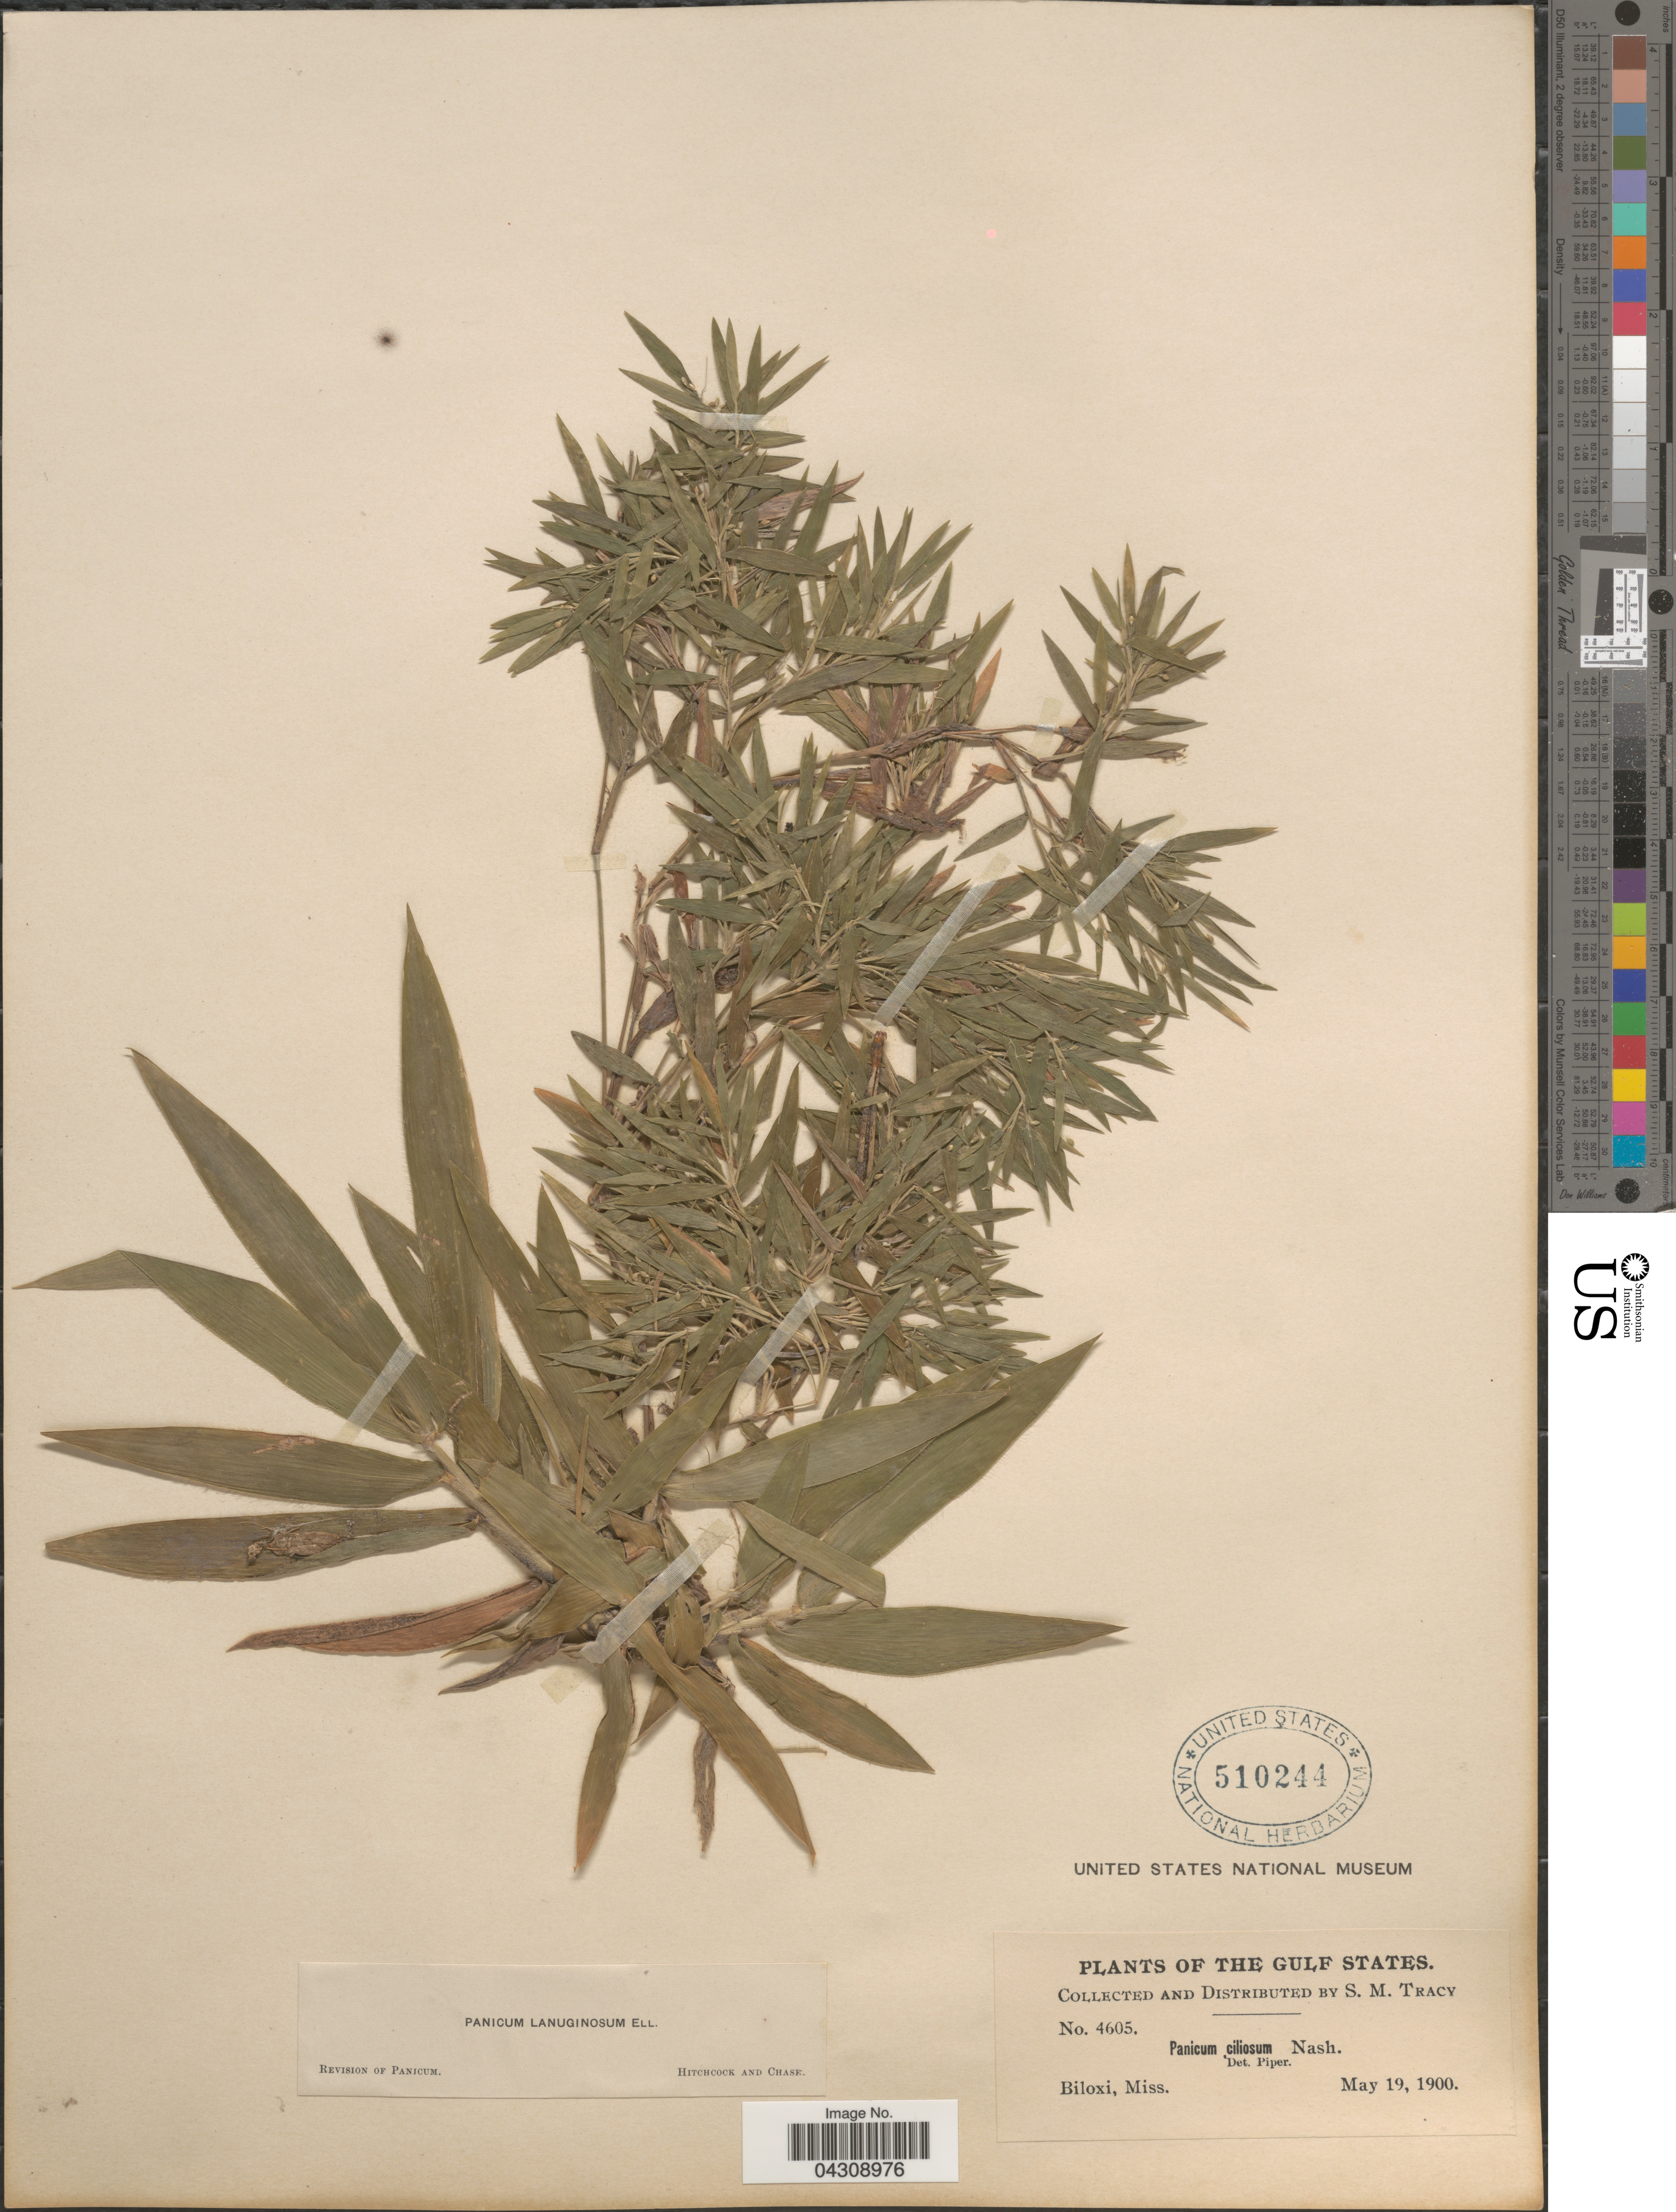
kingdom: Plantae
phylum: Tracheophyta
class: Liliopsida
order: Poales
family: Poaceae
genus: Dichanthelium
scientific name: Dichanthelium acuminatum var. acuminatum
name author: (Sw.) Gould & C.A. Clark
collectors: S. M. Tracy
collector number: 4605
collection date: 1900-05-19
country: United States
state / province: Mississippi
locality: The Gulf States. Biloxi.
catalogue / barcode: US 510244